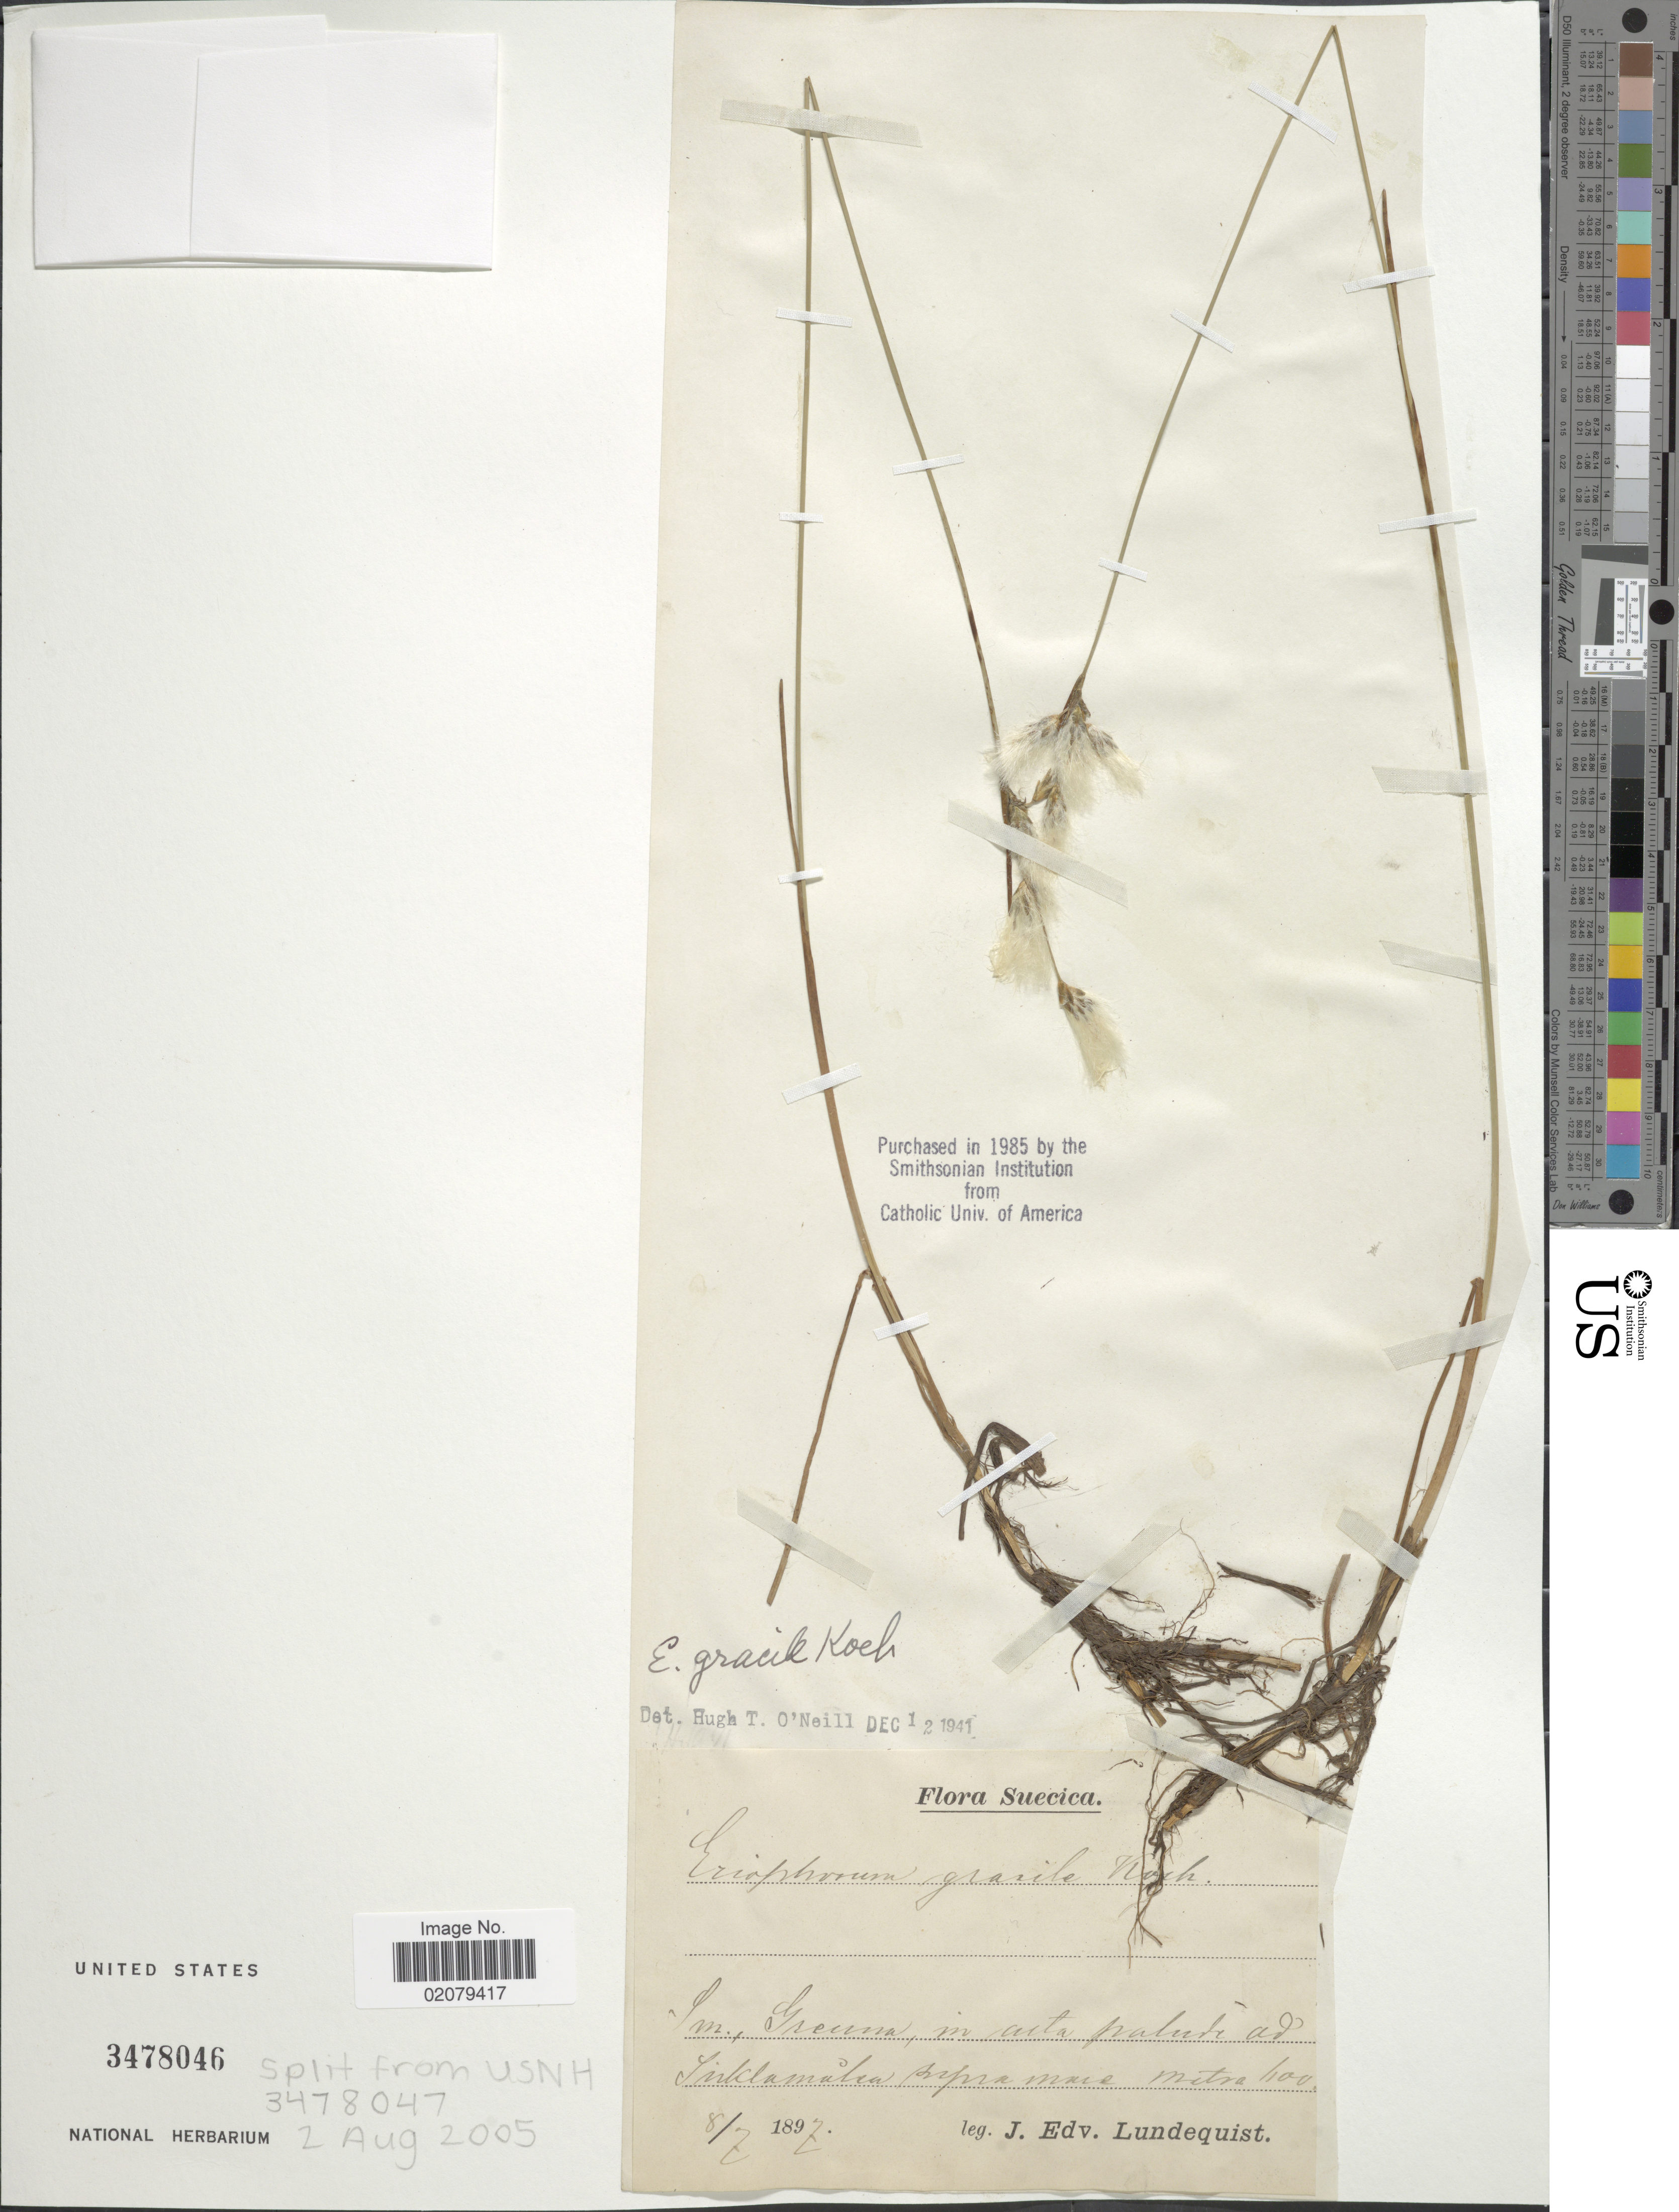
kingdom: Plantae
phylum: Tracheophyta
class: Liliopsida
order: Poales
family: Cyperaceae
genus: Eriophorum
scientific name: Eriophorum gracile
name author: W.D.J. Koch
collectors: J. Lundequist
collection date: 1897-07-08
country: Sweden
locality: Suecica, Sm. Grenna in acta palude ad Sinclamalan supra mare mitra hov. [interpreted]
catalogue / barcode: US 3478046